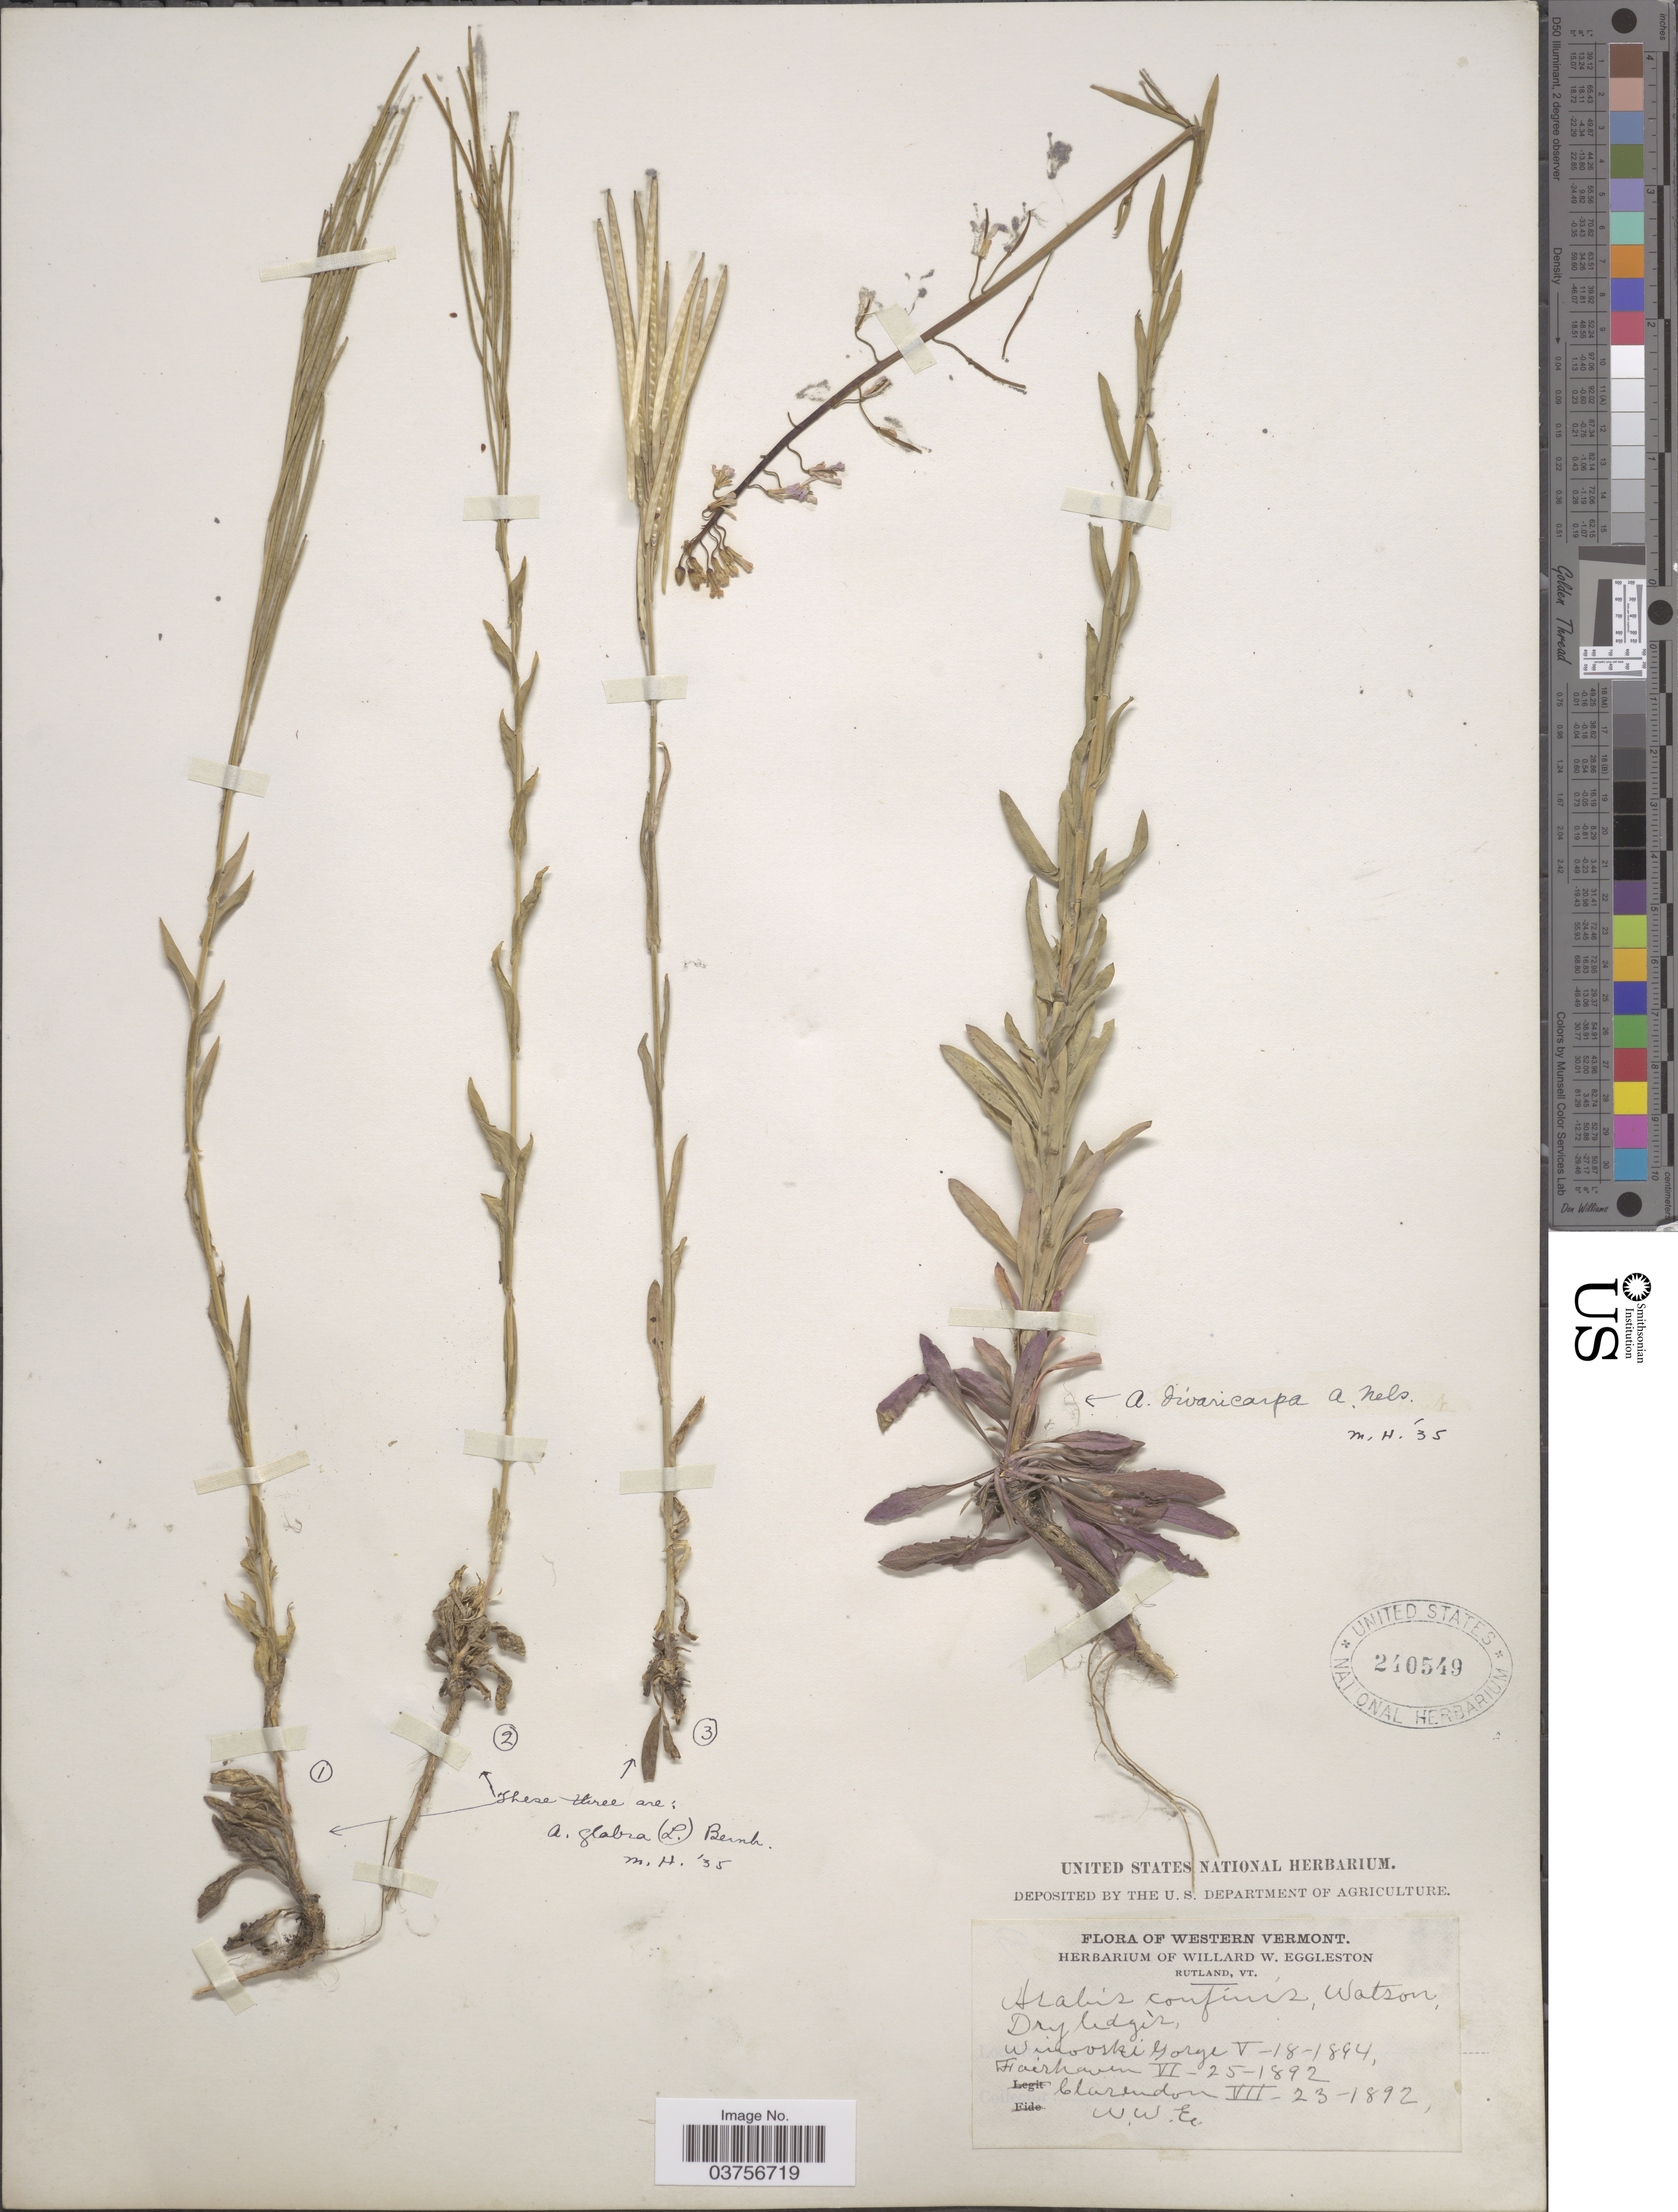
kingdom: Plantae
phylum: Tracheophyta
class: Magnoliopsida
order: Brassicales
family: Brassicaceae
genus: Arabis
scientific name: Arabis divaricarpa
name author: A. Nelson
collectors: W. W. Eggleston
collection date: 1894-05-18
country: United States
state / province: Vermont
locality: Western Vermont. Winooski Gorge.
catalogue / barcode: US 240549